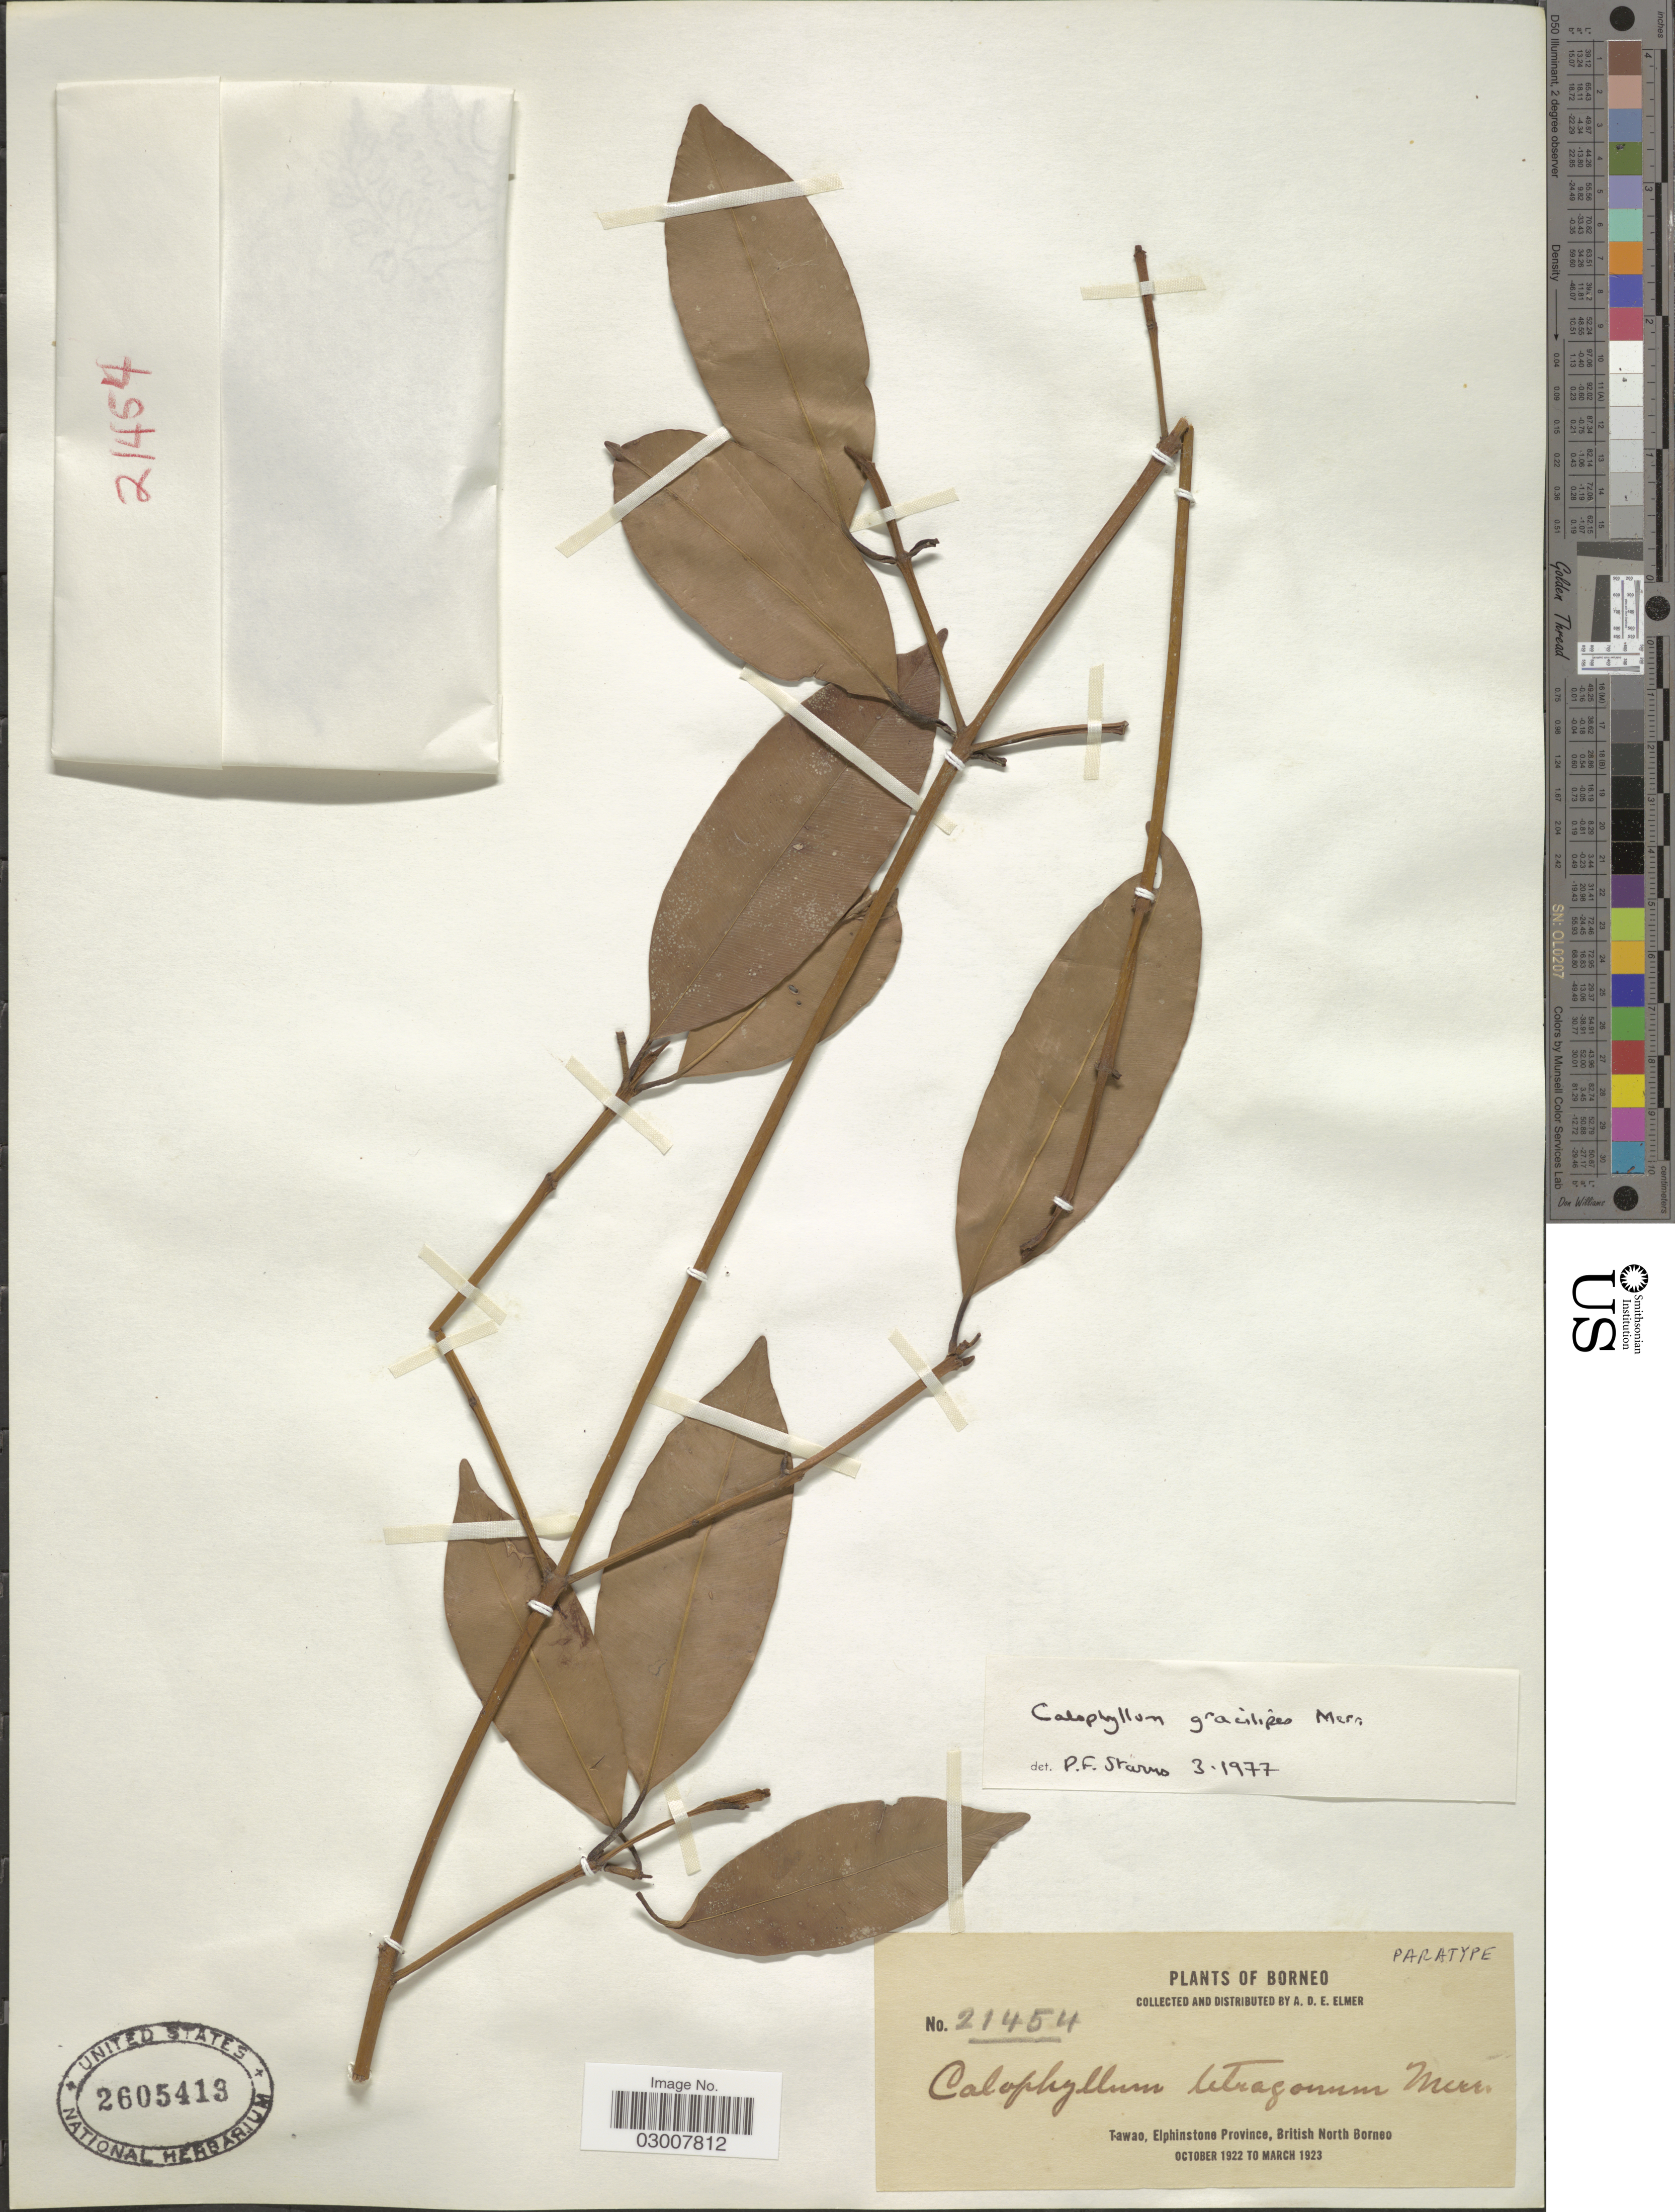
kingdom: Plantae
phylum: Tracheophyta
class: Magnoliopsida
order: Malpighiales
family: Calophyllaceae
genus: Calophyllum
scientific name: Calophyllum gracilipes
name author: Merr.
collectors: A. D. E. Elmer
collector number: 21454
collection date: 1922-10/1923-03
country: Malaysia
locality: Borneo. Tawao, Elphinstone Province, British North Borneo.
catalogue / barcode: US 2605413